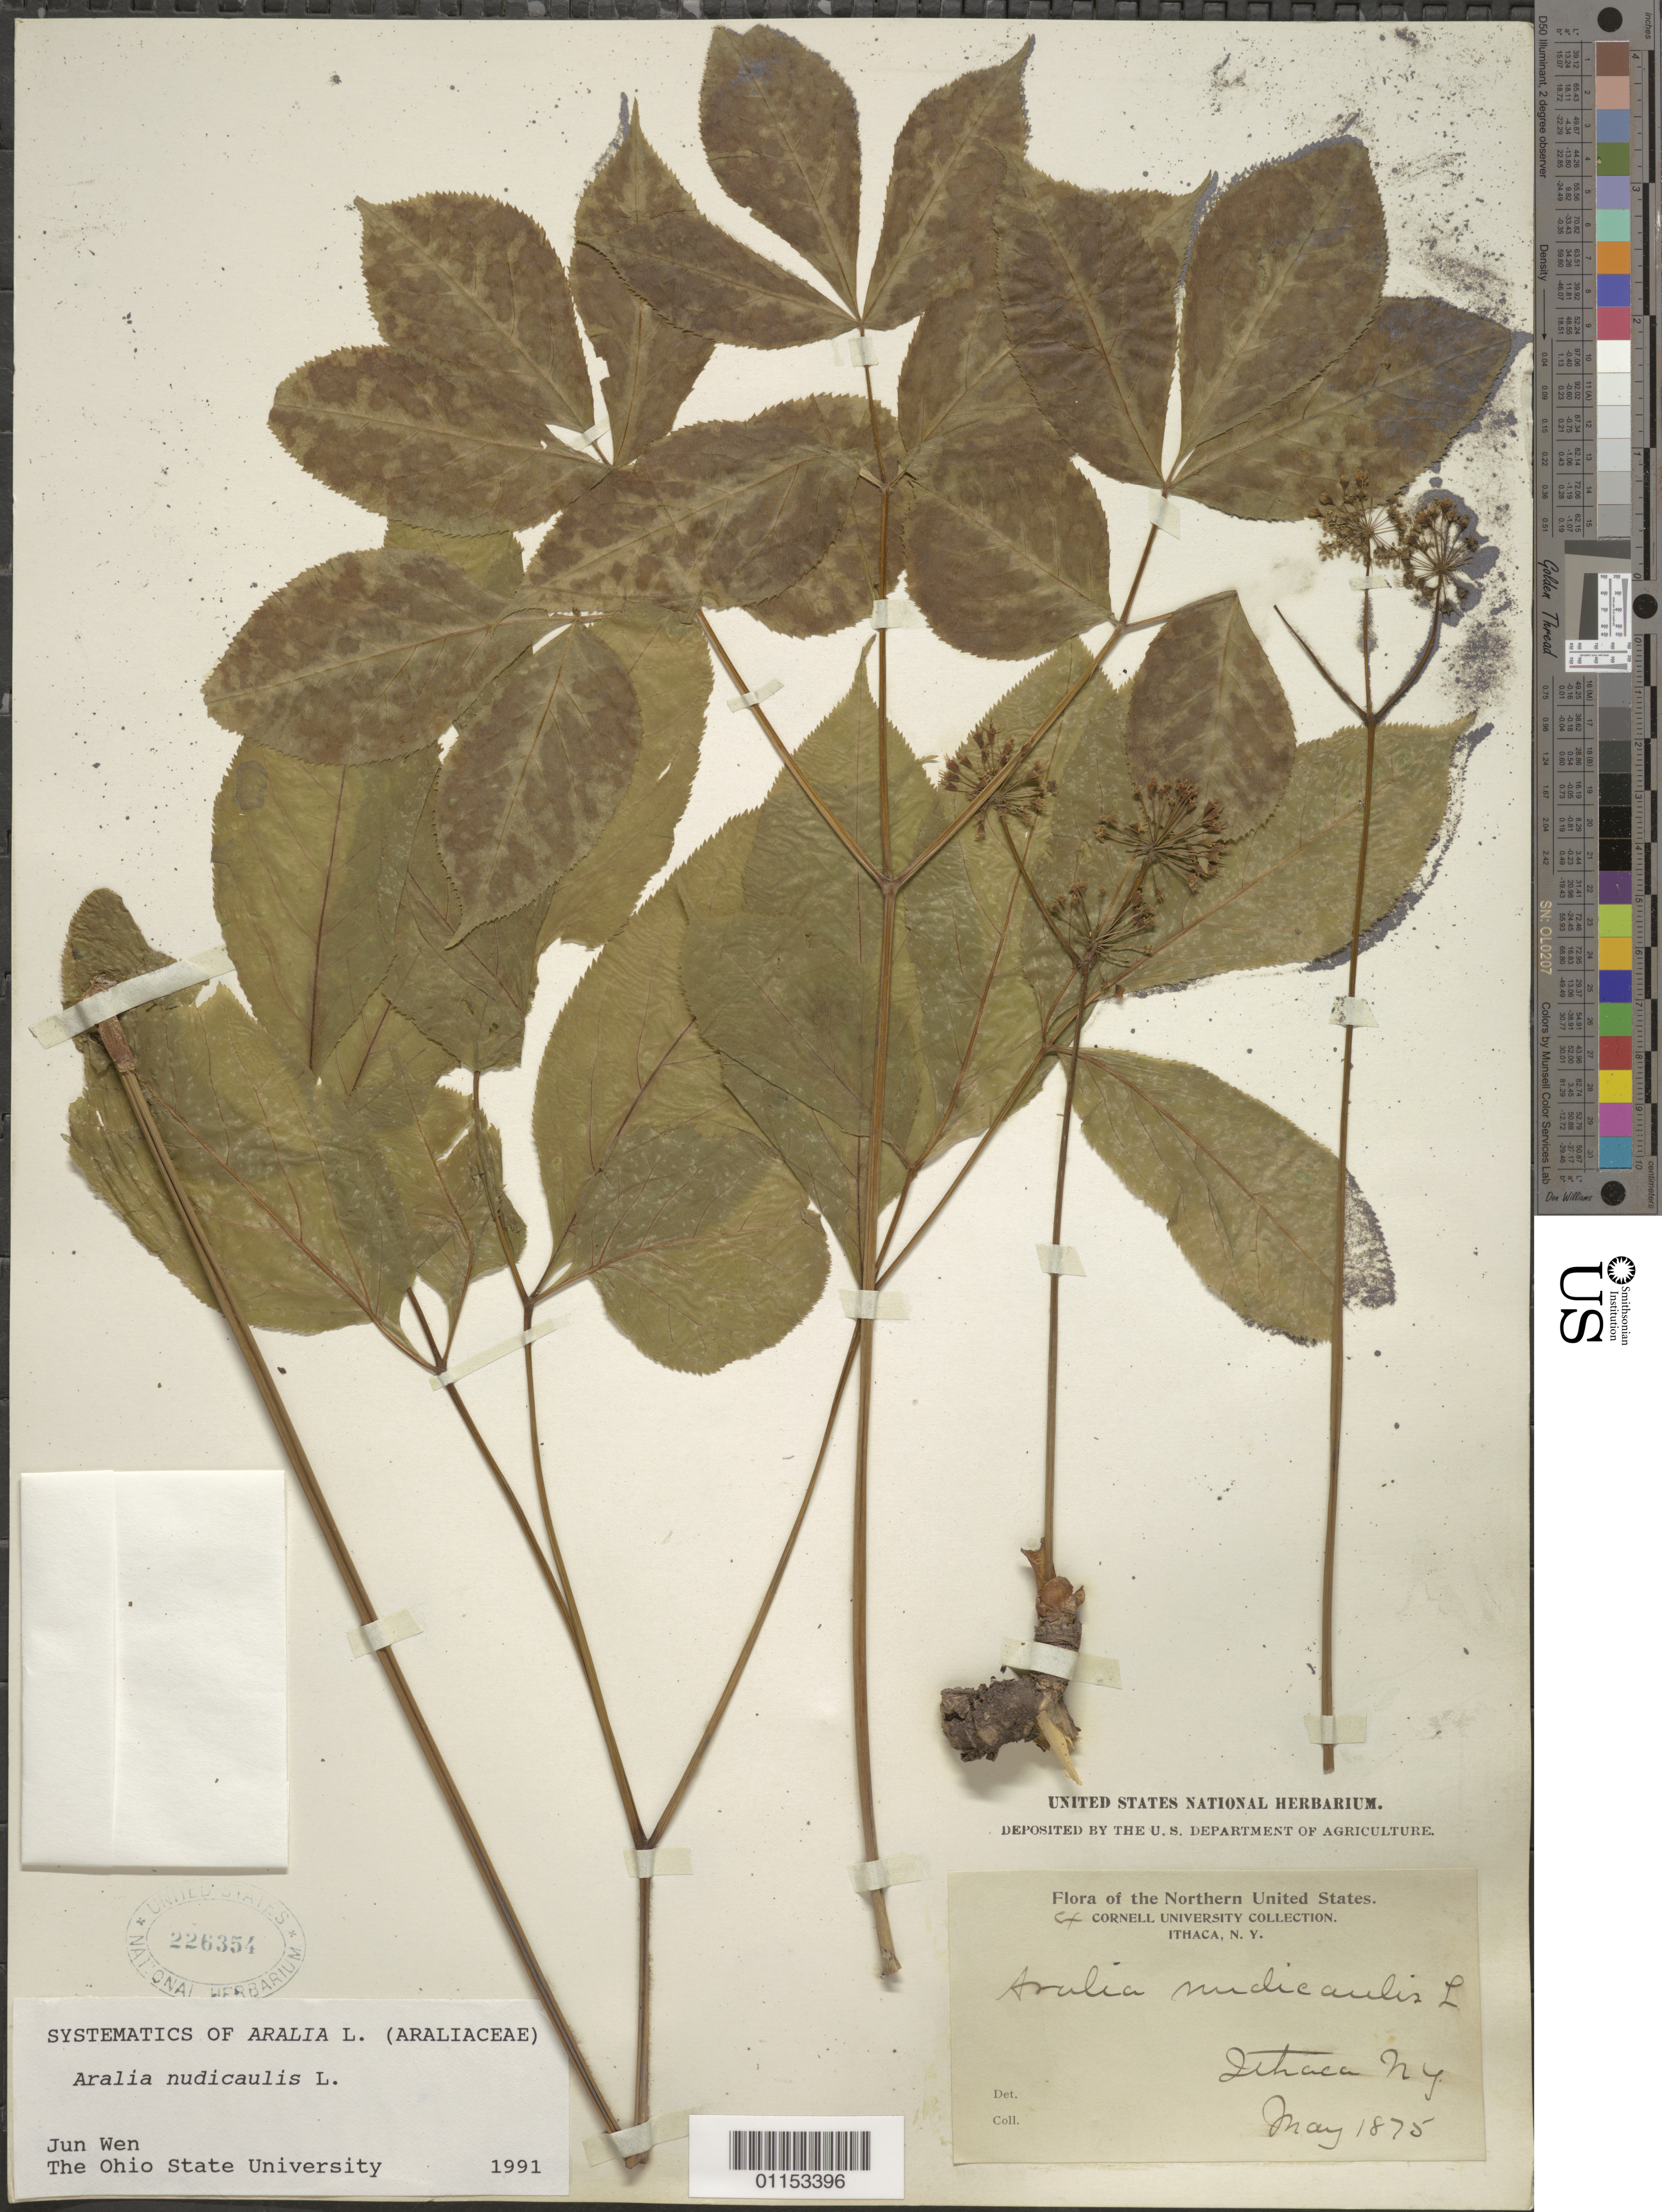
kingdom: Plantae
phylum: Tracheophyta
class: Magnoliopsida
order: Apiales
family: Araliaceae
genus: Aralia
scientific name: Aralia nudicaulis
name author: L.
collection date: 1875-05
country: United States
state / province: New York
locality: Ithaca.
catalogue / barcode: US 226354